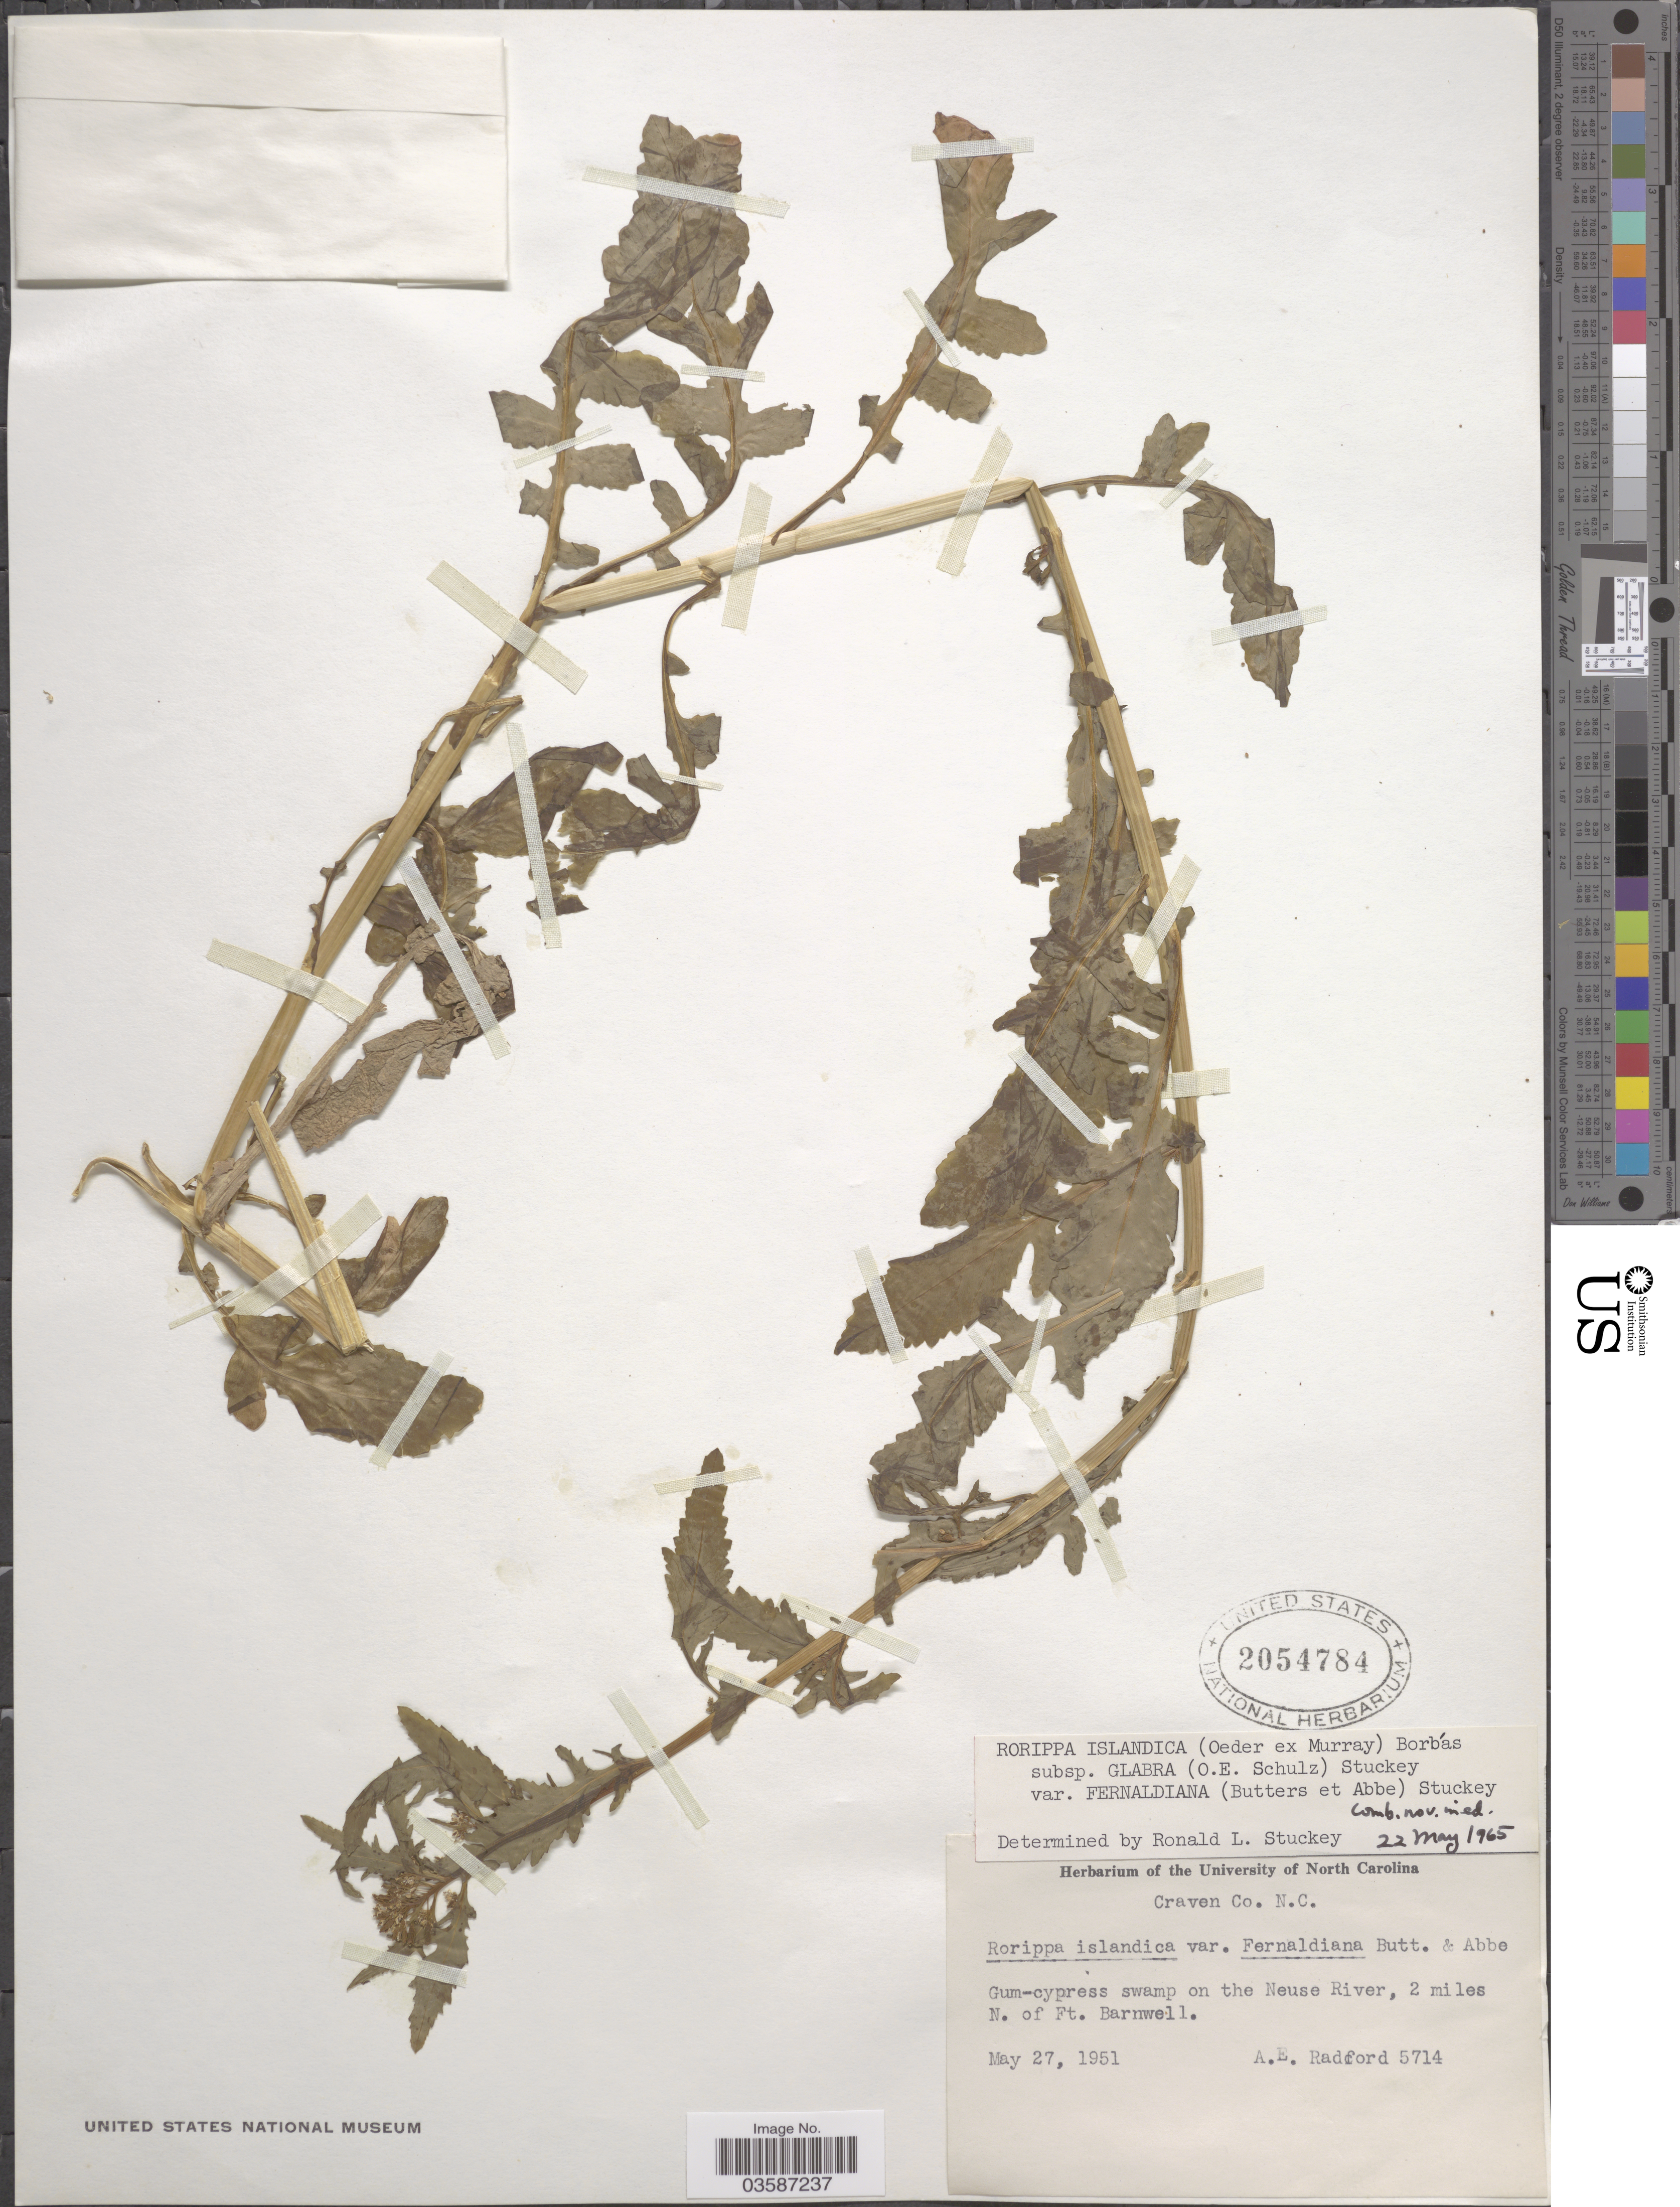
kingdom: Plantae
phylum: Tracheophyta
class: Magnoliopsida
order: Brassicales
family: Brassicaceae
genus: Rorippa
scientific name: Rorippa islandica var. fernaldiana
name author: Butters & Abbe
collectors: A. E. Radford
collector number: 5714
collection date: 1951-05-27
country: United States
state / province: North Carolina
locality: Craven Co. Gum-cypress swamp on the Neuse River, 2 miles N. of Ft. Barnwell.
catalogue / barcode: US 2054784